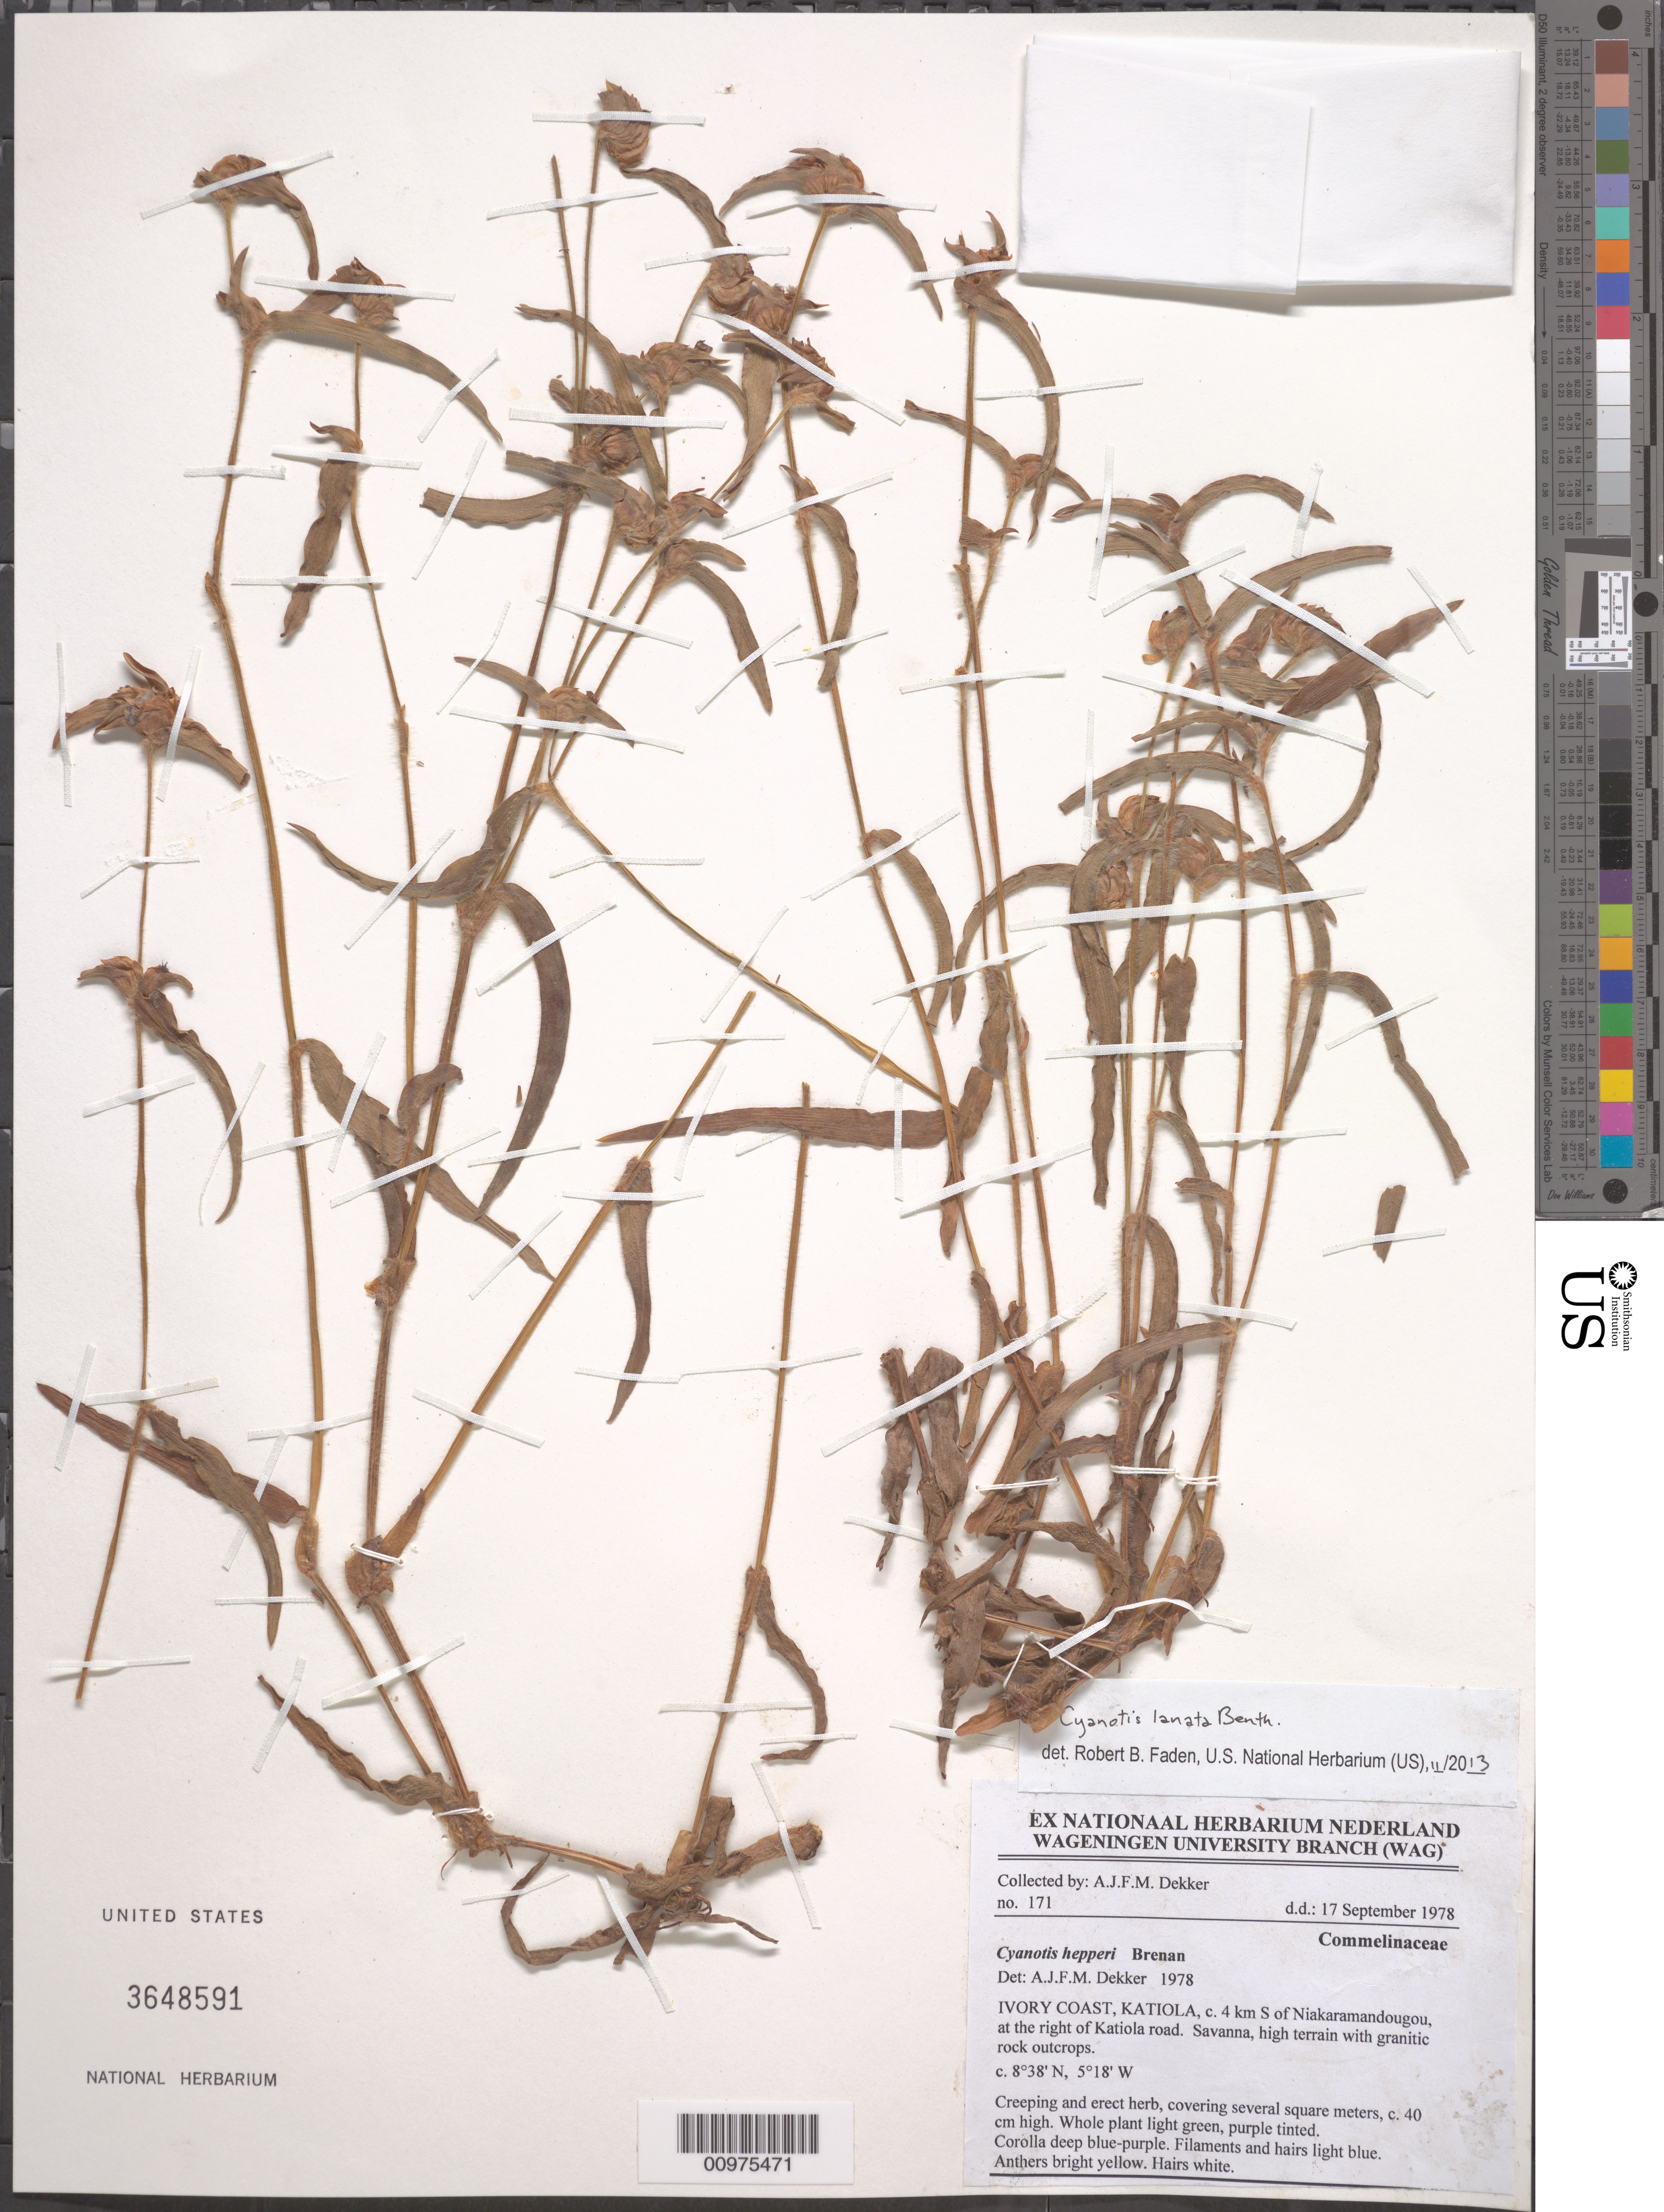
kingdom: Plantae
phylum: Tracheophyta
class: Liliopsida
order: Commelinales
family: Commelinaceae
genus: Cyanotis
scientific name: Cyanotis lanata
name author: Benth.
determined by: Faden, Robert B., (US), Smithsonian Institution - National Museum of Natural History (UNITED STATES)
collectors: A. Dekker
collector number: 171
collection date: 1978-09-17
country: Ivory Coast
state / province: Vallée du Bandama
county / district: Hambol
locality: c. 4 km S of Niakaramandougou, at the right of Katiola road.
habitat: Savanna, high terrain with granitic rock outcrops.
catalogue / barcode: US 3648591